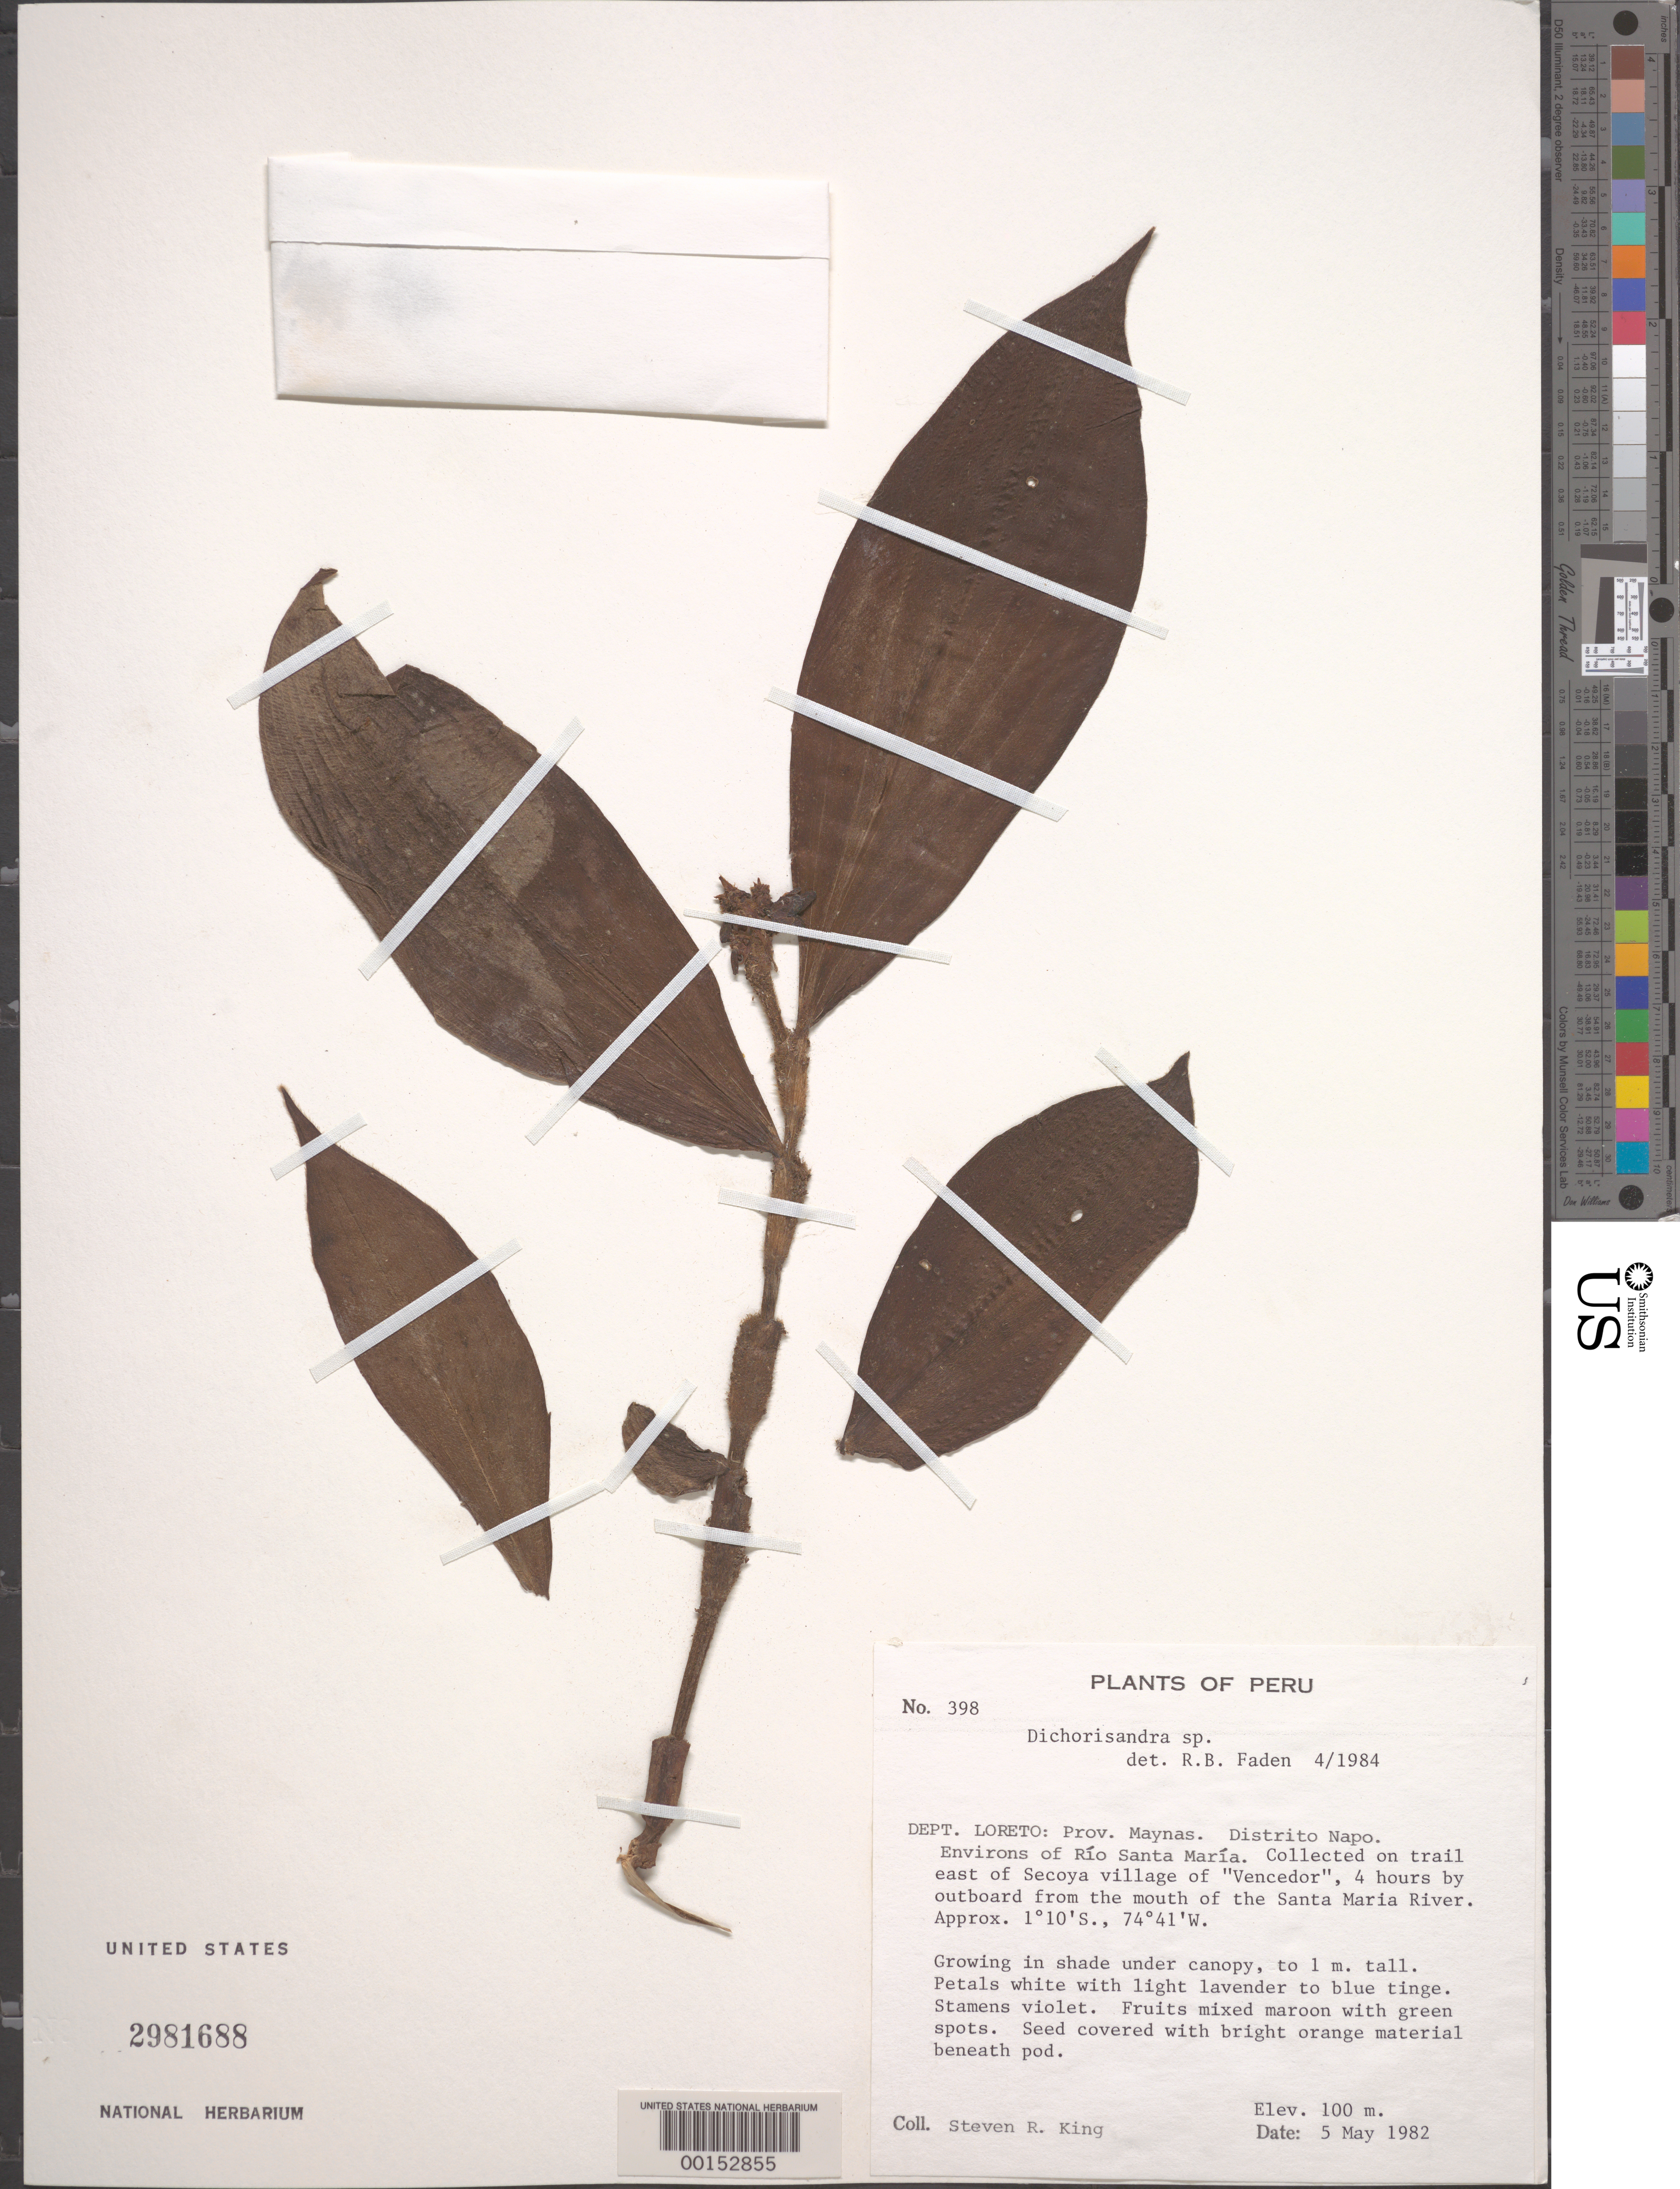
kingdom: Plantae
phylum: Tracheophyta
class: Liliopsida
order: Commelinales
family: Commelinaceae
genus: Dichorisandra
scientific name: Dichorisandra sp.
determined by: Faden, Robert B., (US), Smithsonian Institution - National Museum of Natural History (UNITED STATES)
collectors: S. R. King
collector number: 398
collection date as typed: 05 May 1982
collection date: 1982-05-05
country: Peru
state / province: Loreto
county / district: Maynas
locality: Napo; near rio santa maria, e of secoya village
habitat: Shaded trailside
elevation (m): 100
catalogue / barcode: US 2981688